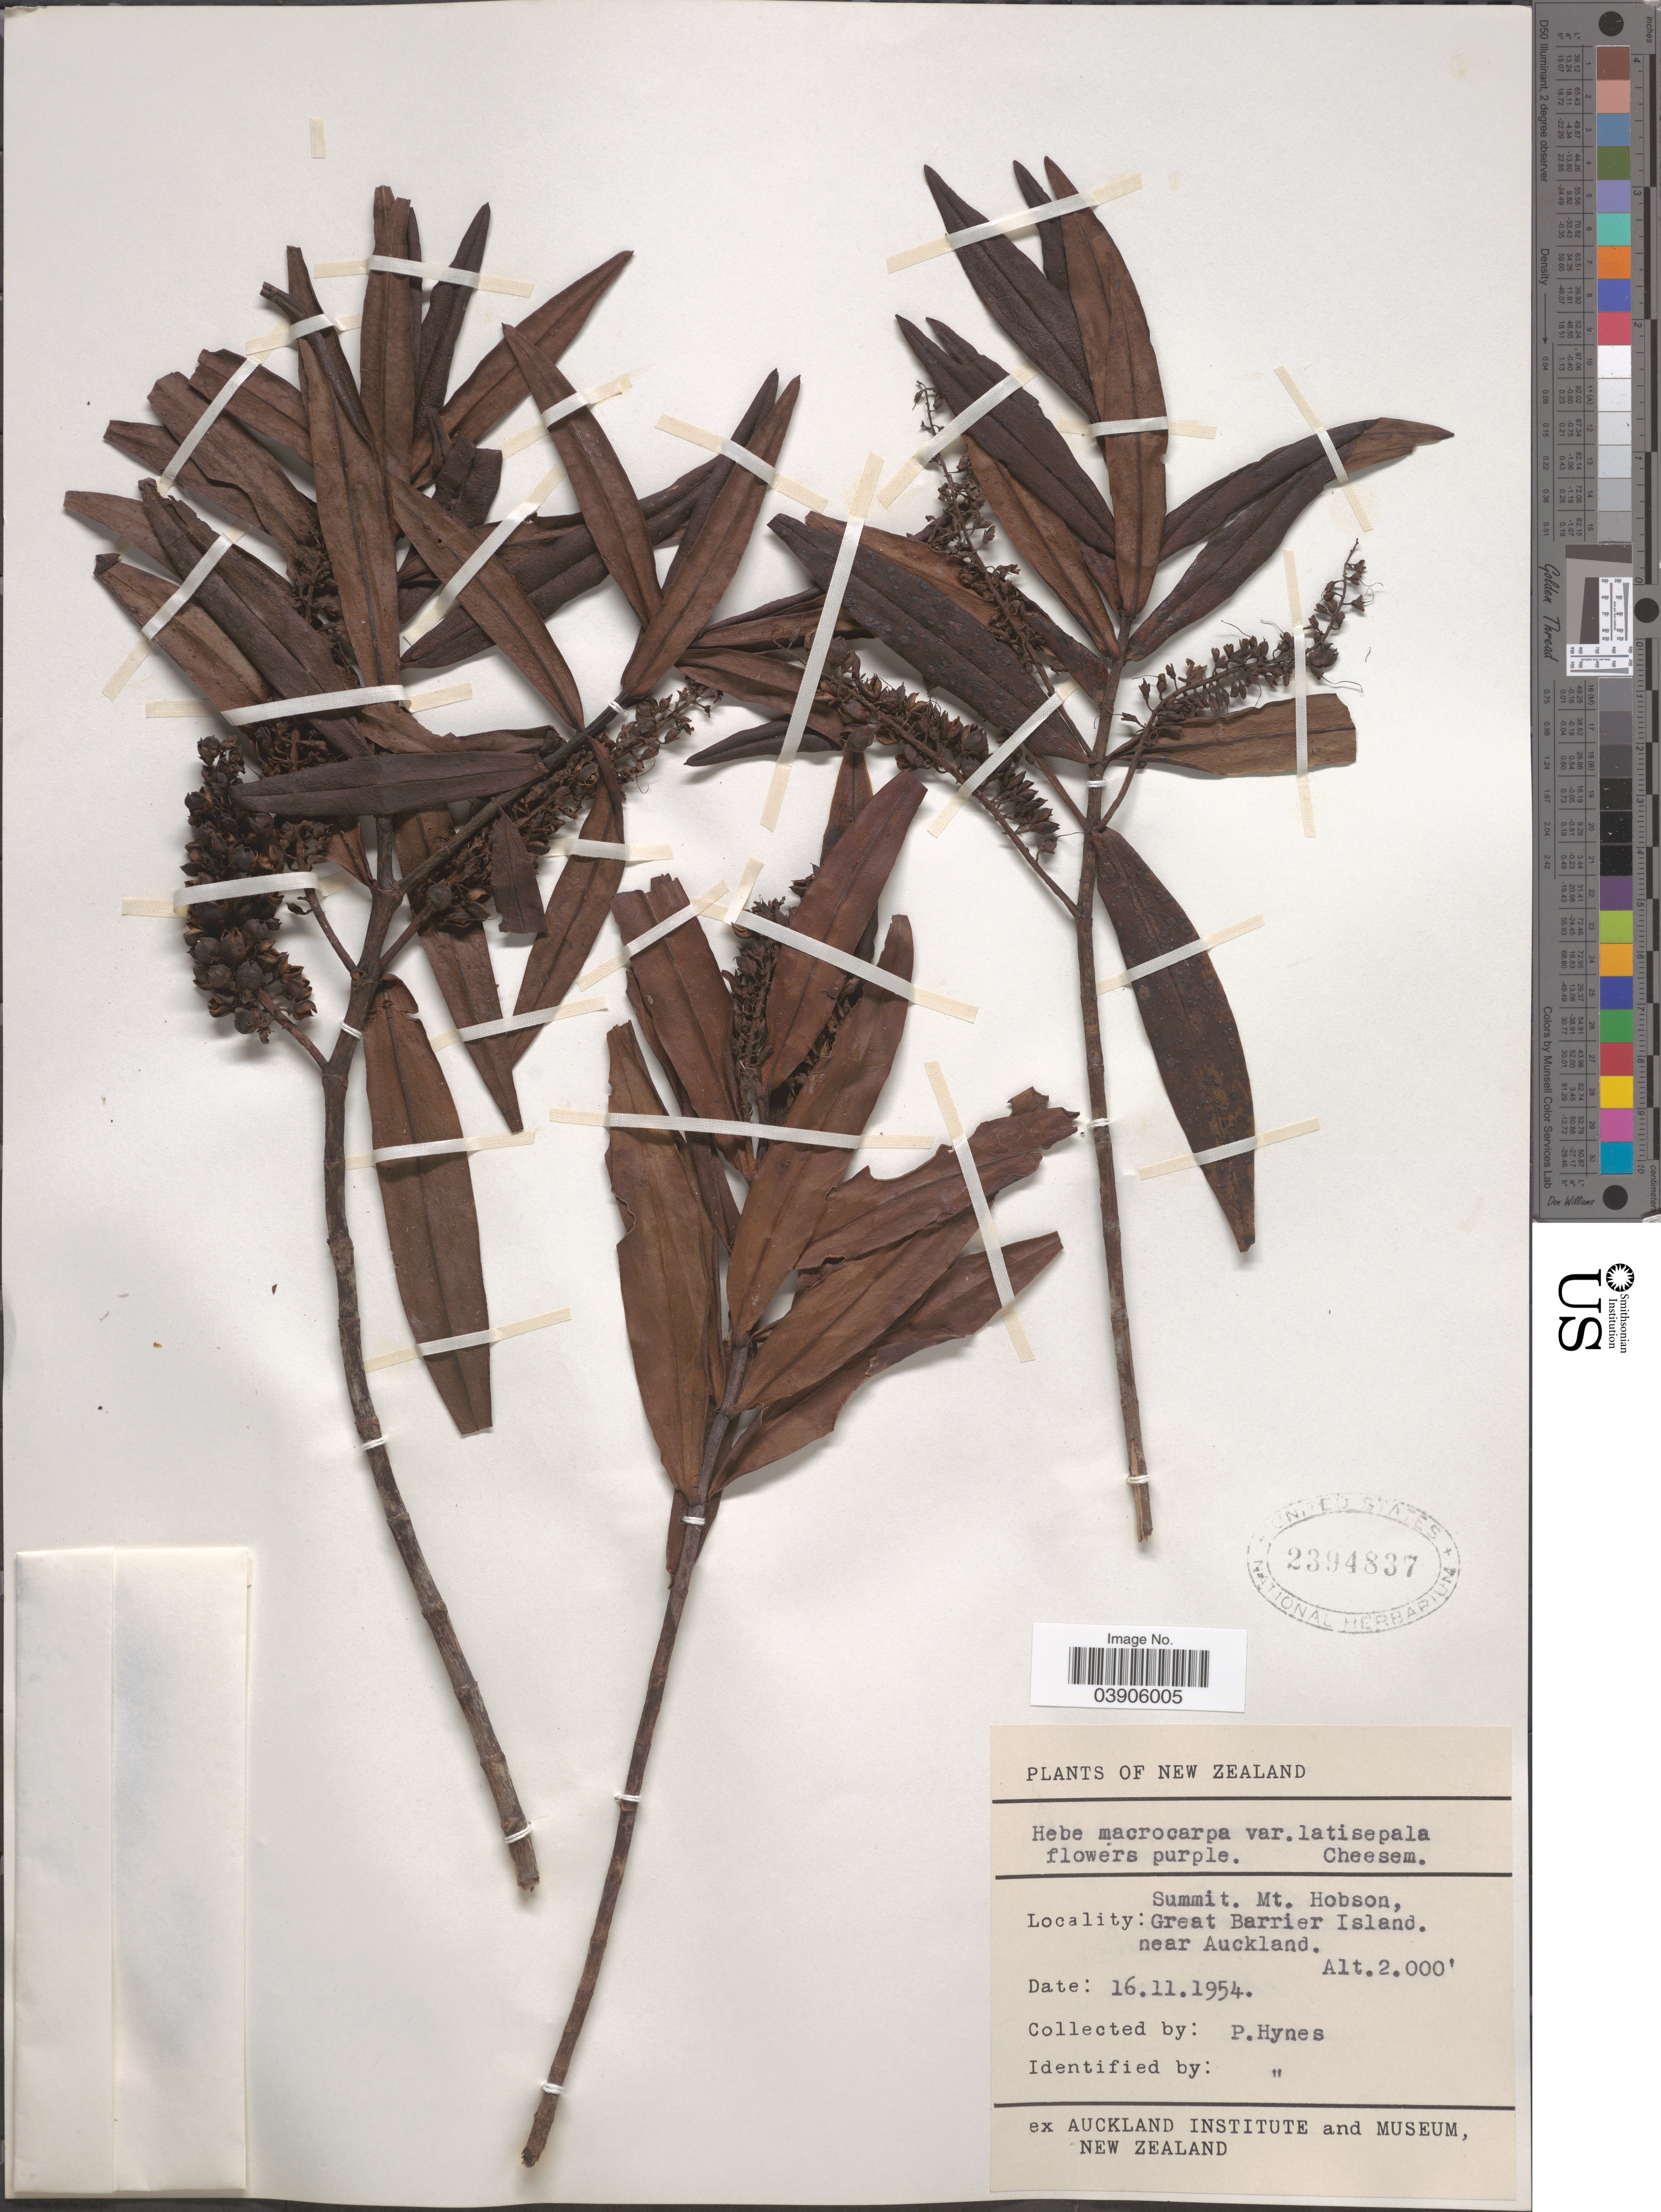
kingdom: Plantae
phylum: Tracheophyta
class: Magnoliopsida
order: Lamiales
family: Plantaginaceae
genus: Hebe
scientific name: Hebe macrocarpa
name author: (Vahl) Cockayne & Allan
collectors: P. Hynes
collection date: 1954-11-16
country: New Zealand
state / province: Auckland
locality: Summit. Mt. Hobson, Great Barrier Island. Near Auckland.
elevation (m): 610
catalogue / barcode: US 2394837